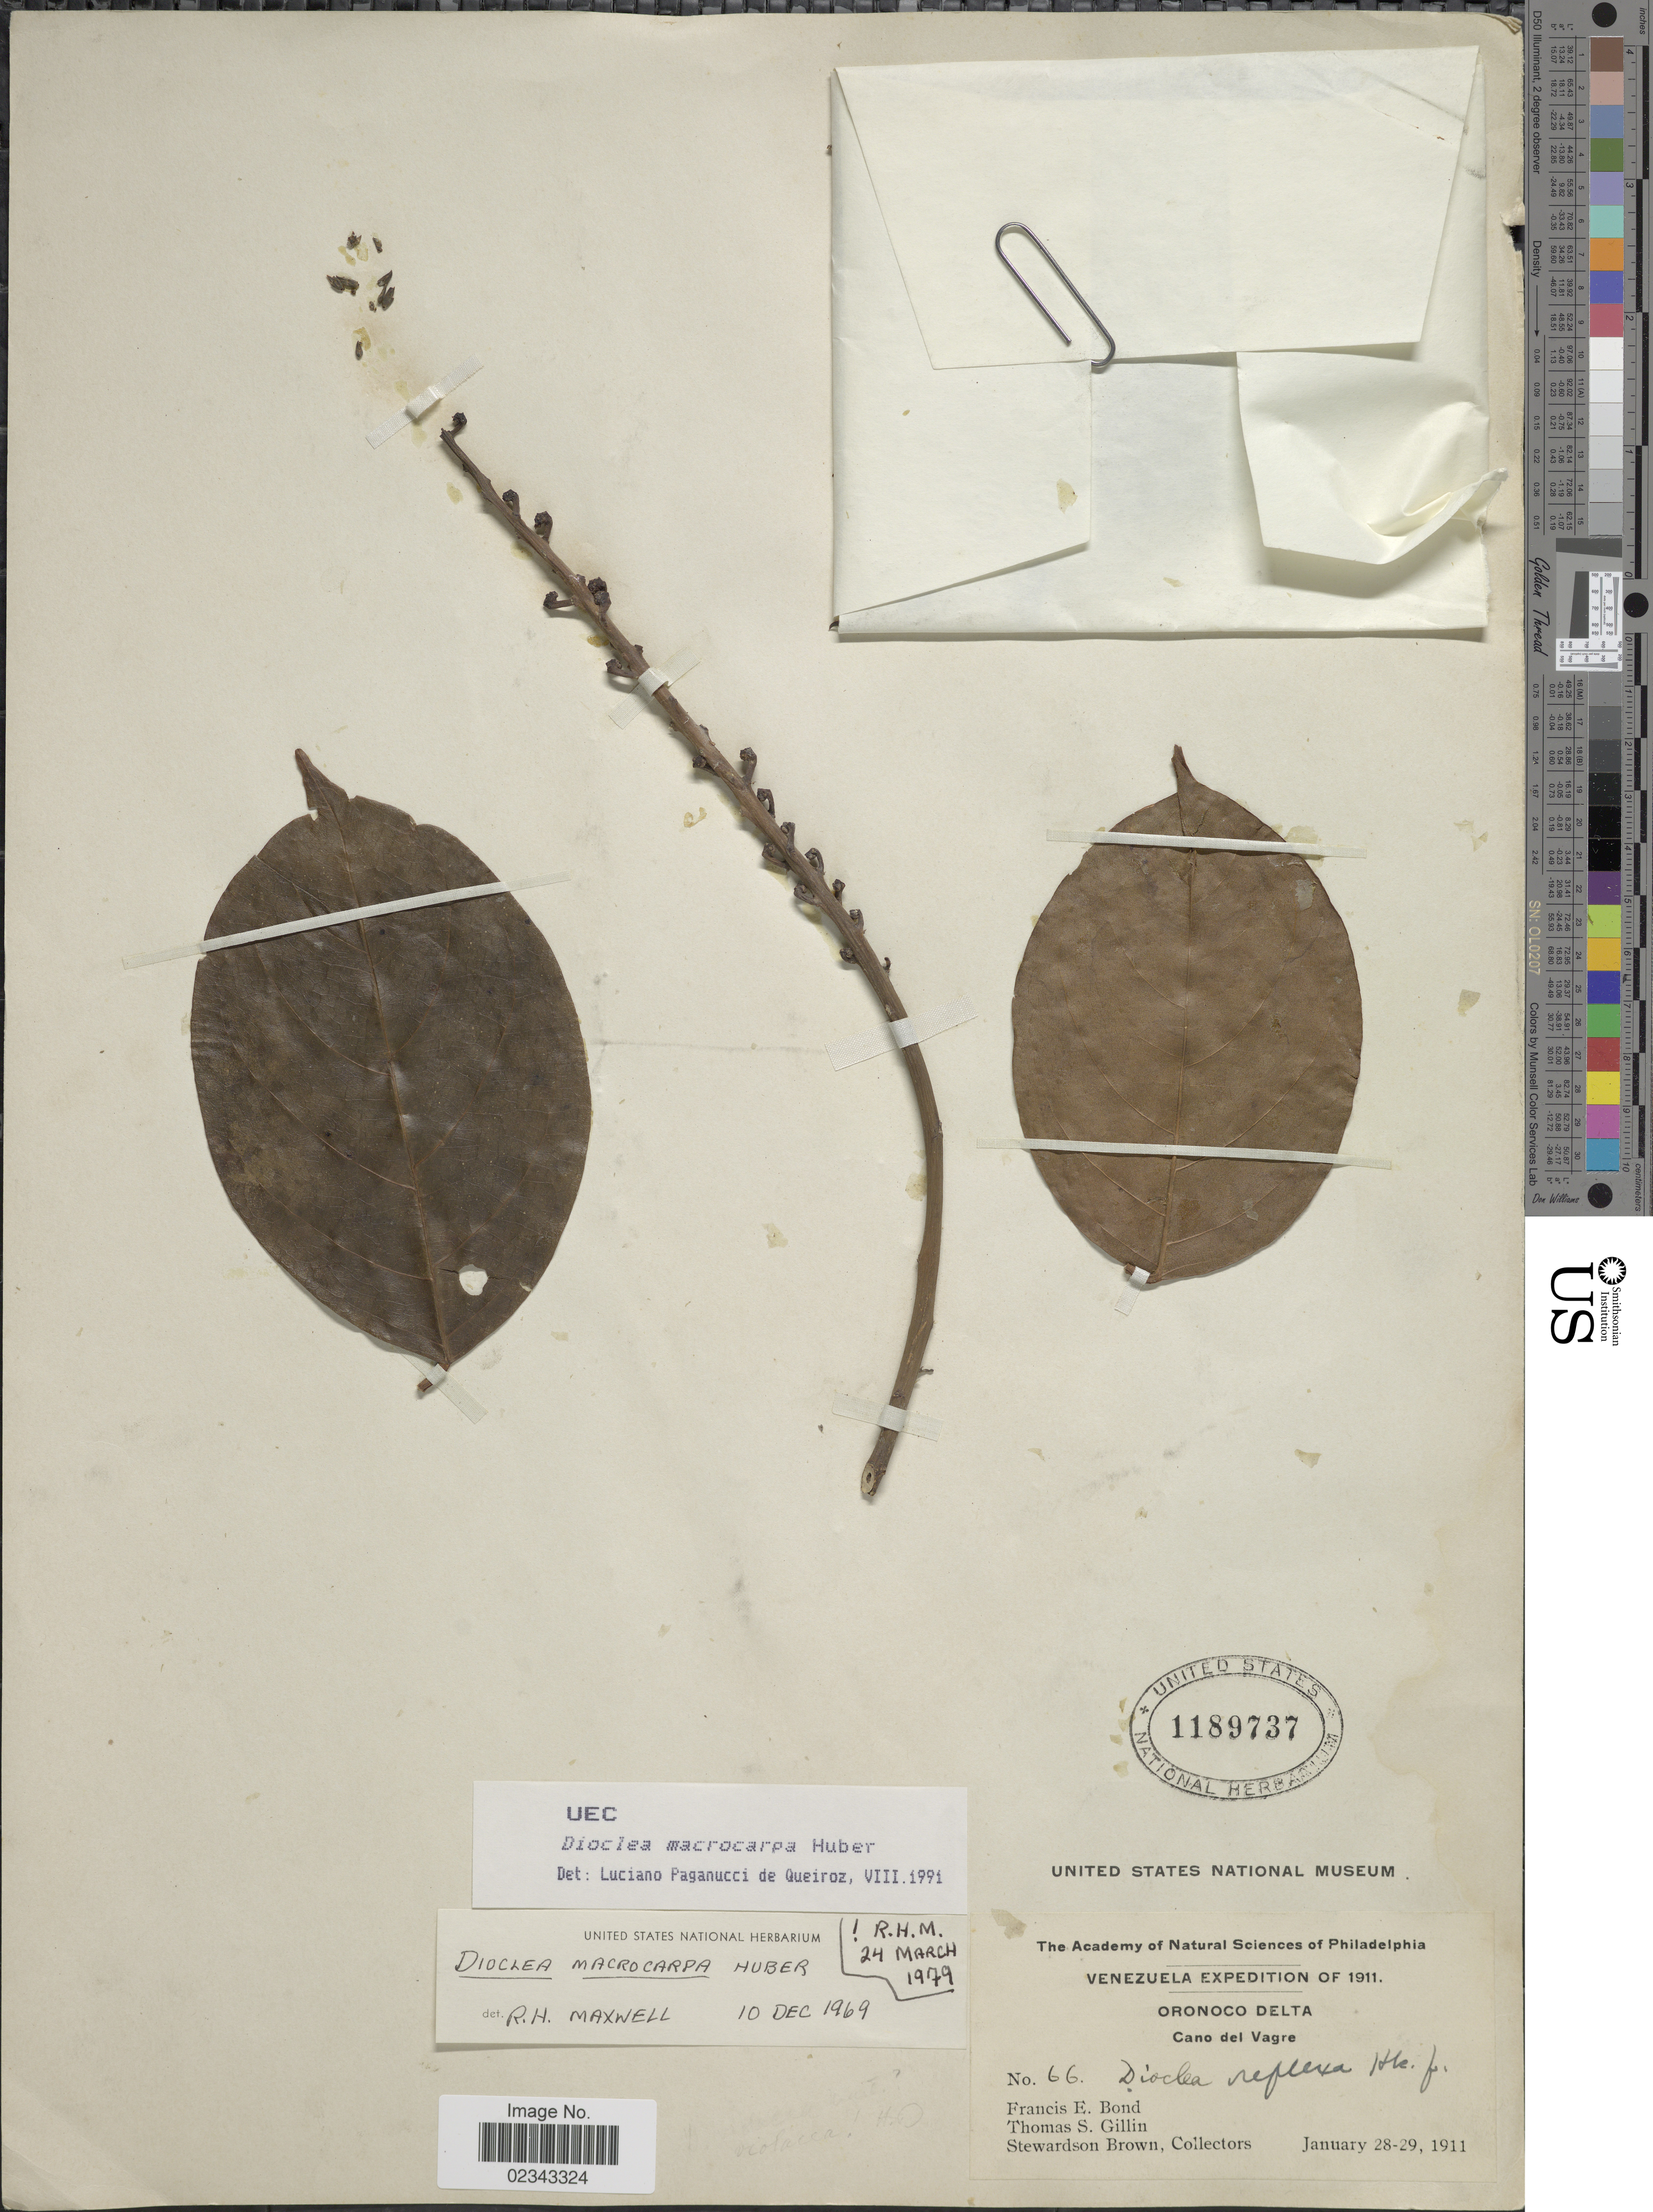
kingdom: Plantae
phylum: Tracheophyta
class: Magnoliopsida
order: Fabales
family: Fabaceae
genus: Macropsychanthus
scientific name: Macropsychanthus macrocarpus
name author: (Huber) L.P. Queiroz & Snak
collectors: F. Bond, T. Gillin & S. Brown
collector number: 66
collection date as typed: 28-29 January 1911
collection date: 1911-01-28/1911-01-29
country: Venezuela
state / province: Delta Amacuro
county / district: Pedernales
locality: Cano Vagre in the vicinity of Pedernales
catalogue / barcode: US 1189737